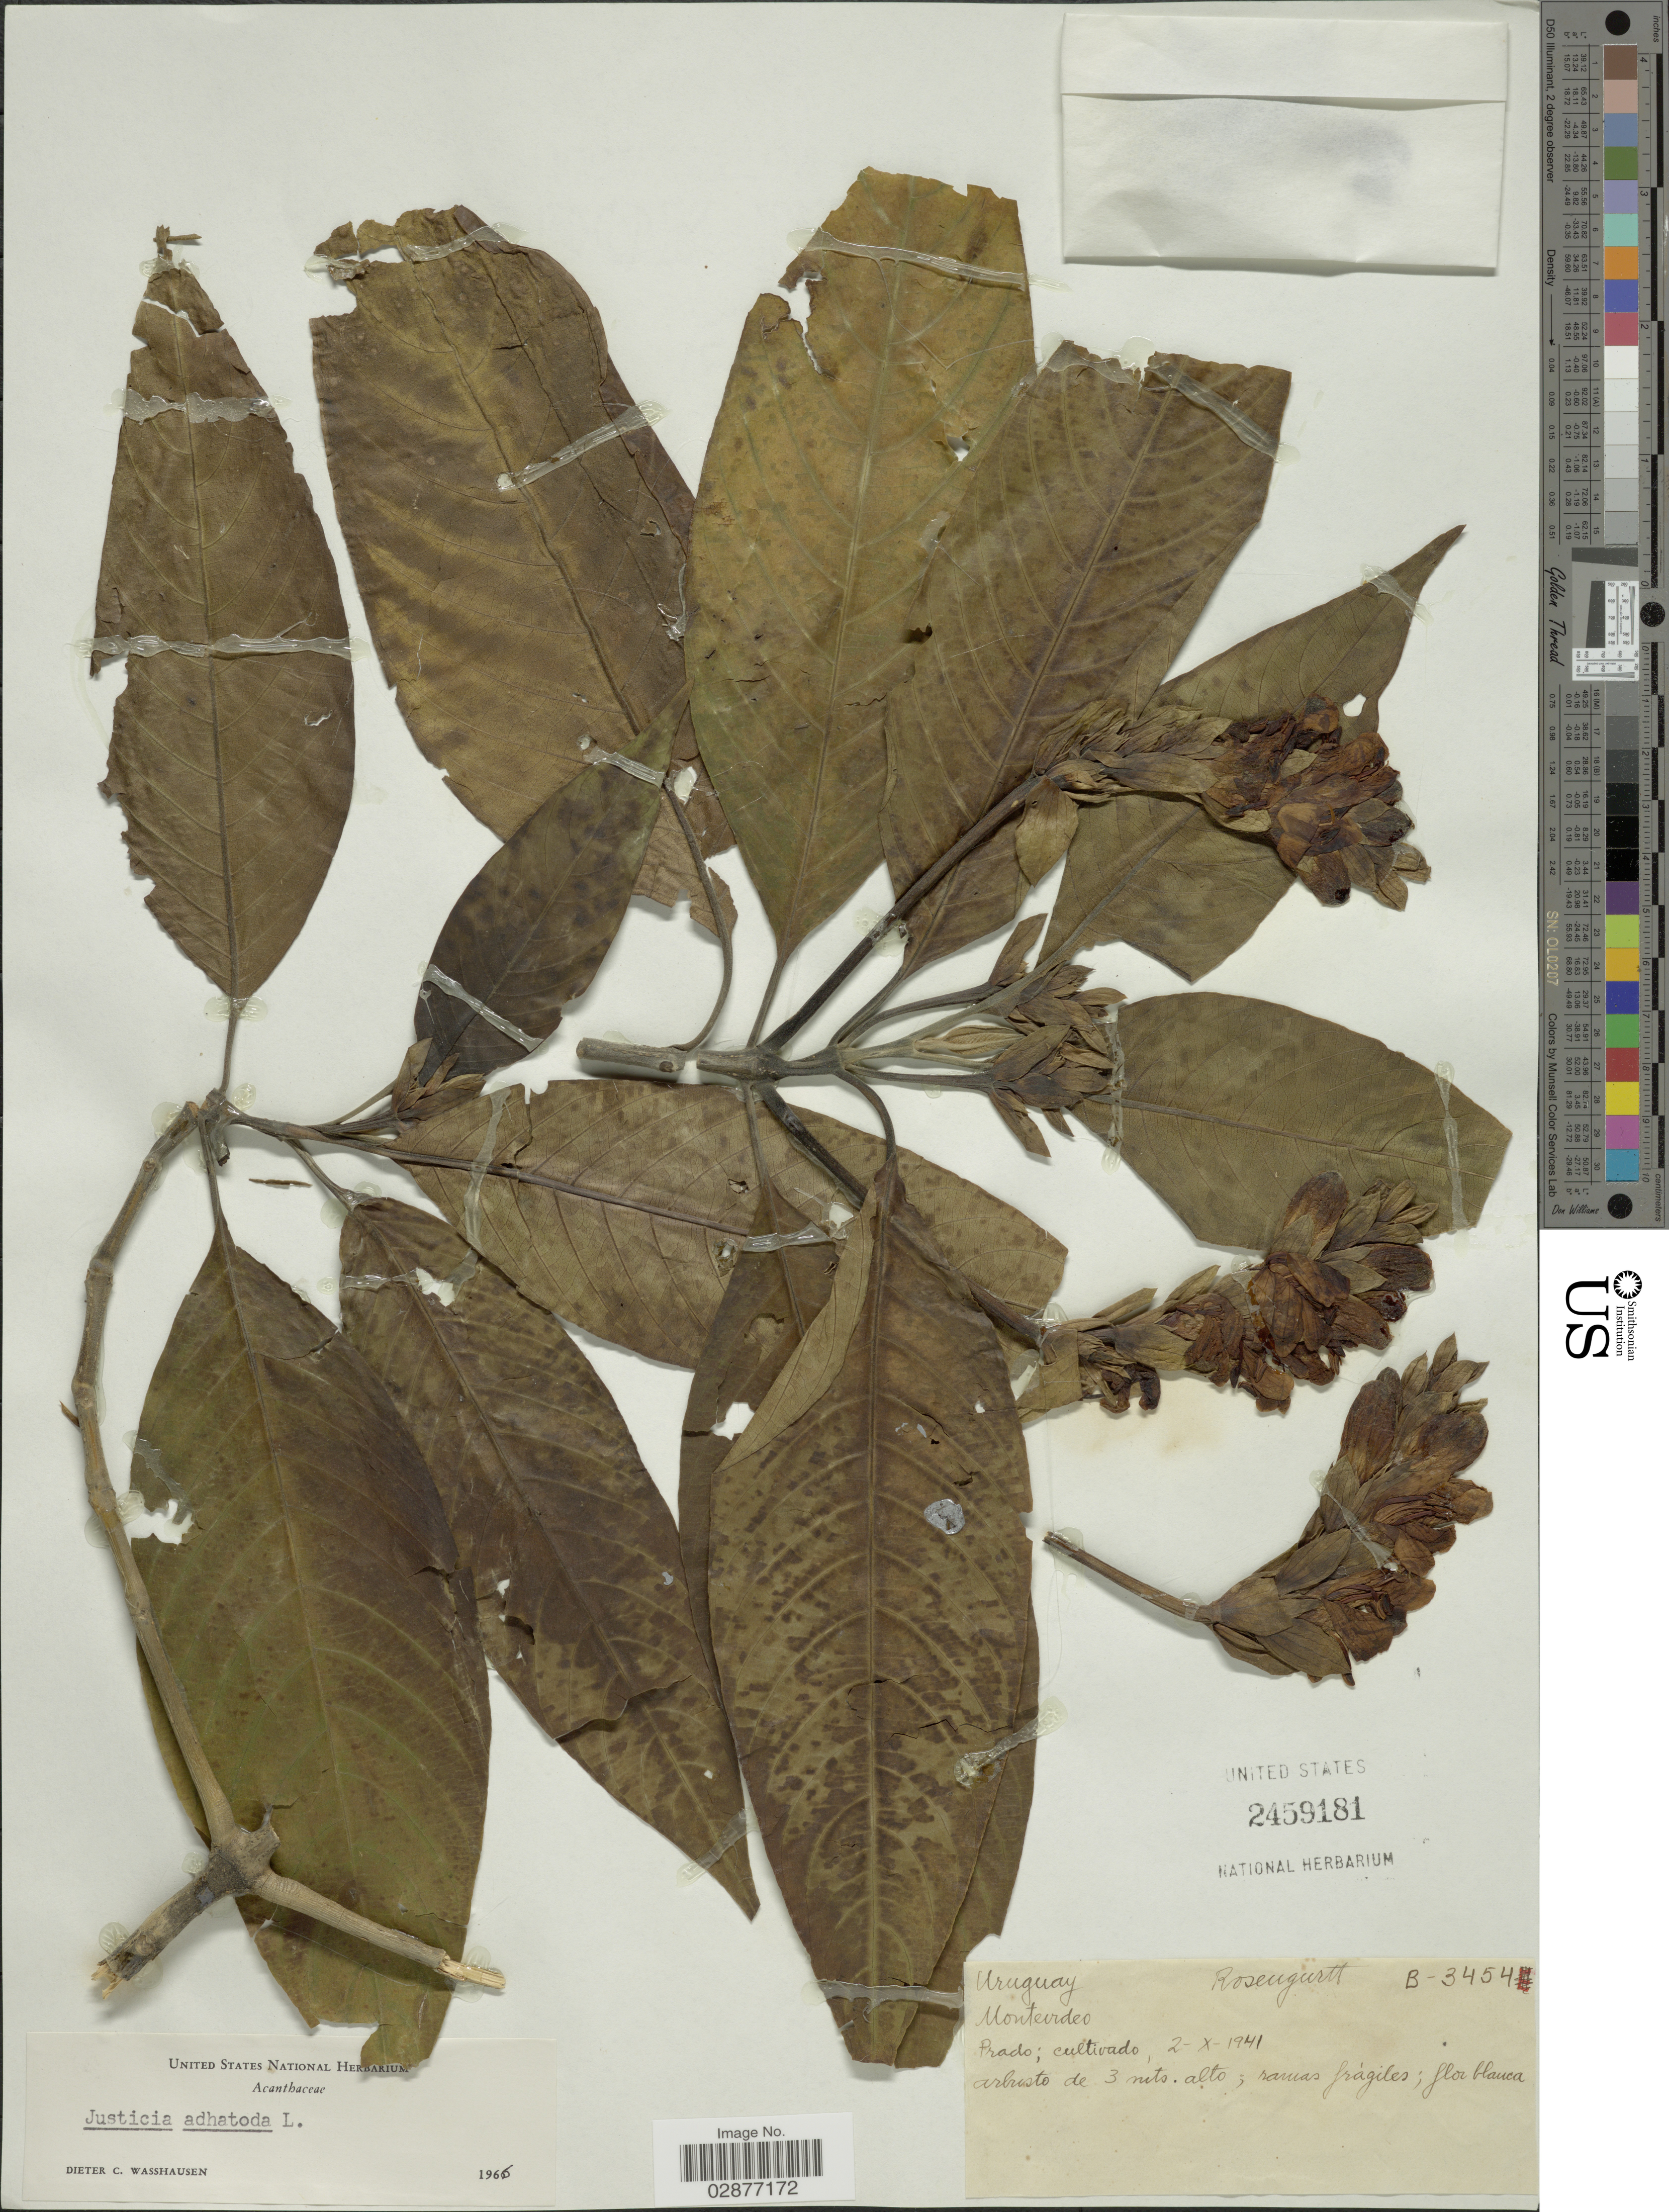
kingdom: Plantae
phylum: Tracheophyta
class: Magnoliopsida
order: Lamiales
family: Acanthaceae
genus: Justicia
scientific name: Justicia adhatoda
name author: L.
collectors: Rosengurtt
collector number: B-3454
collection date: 1941-10-02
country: Uruguay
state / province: Montevideo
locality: Prado.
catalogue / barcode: US 2459181